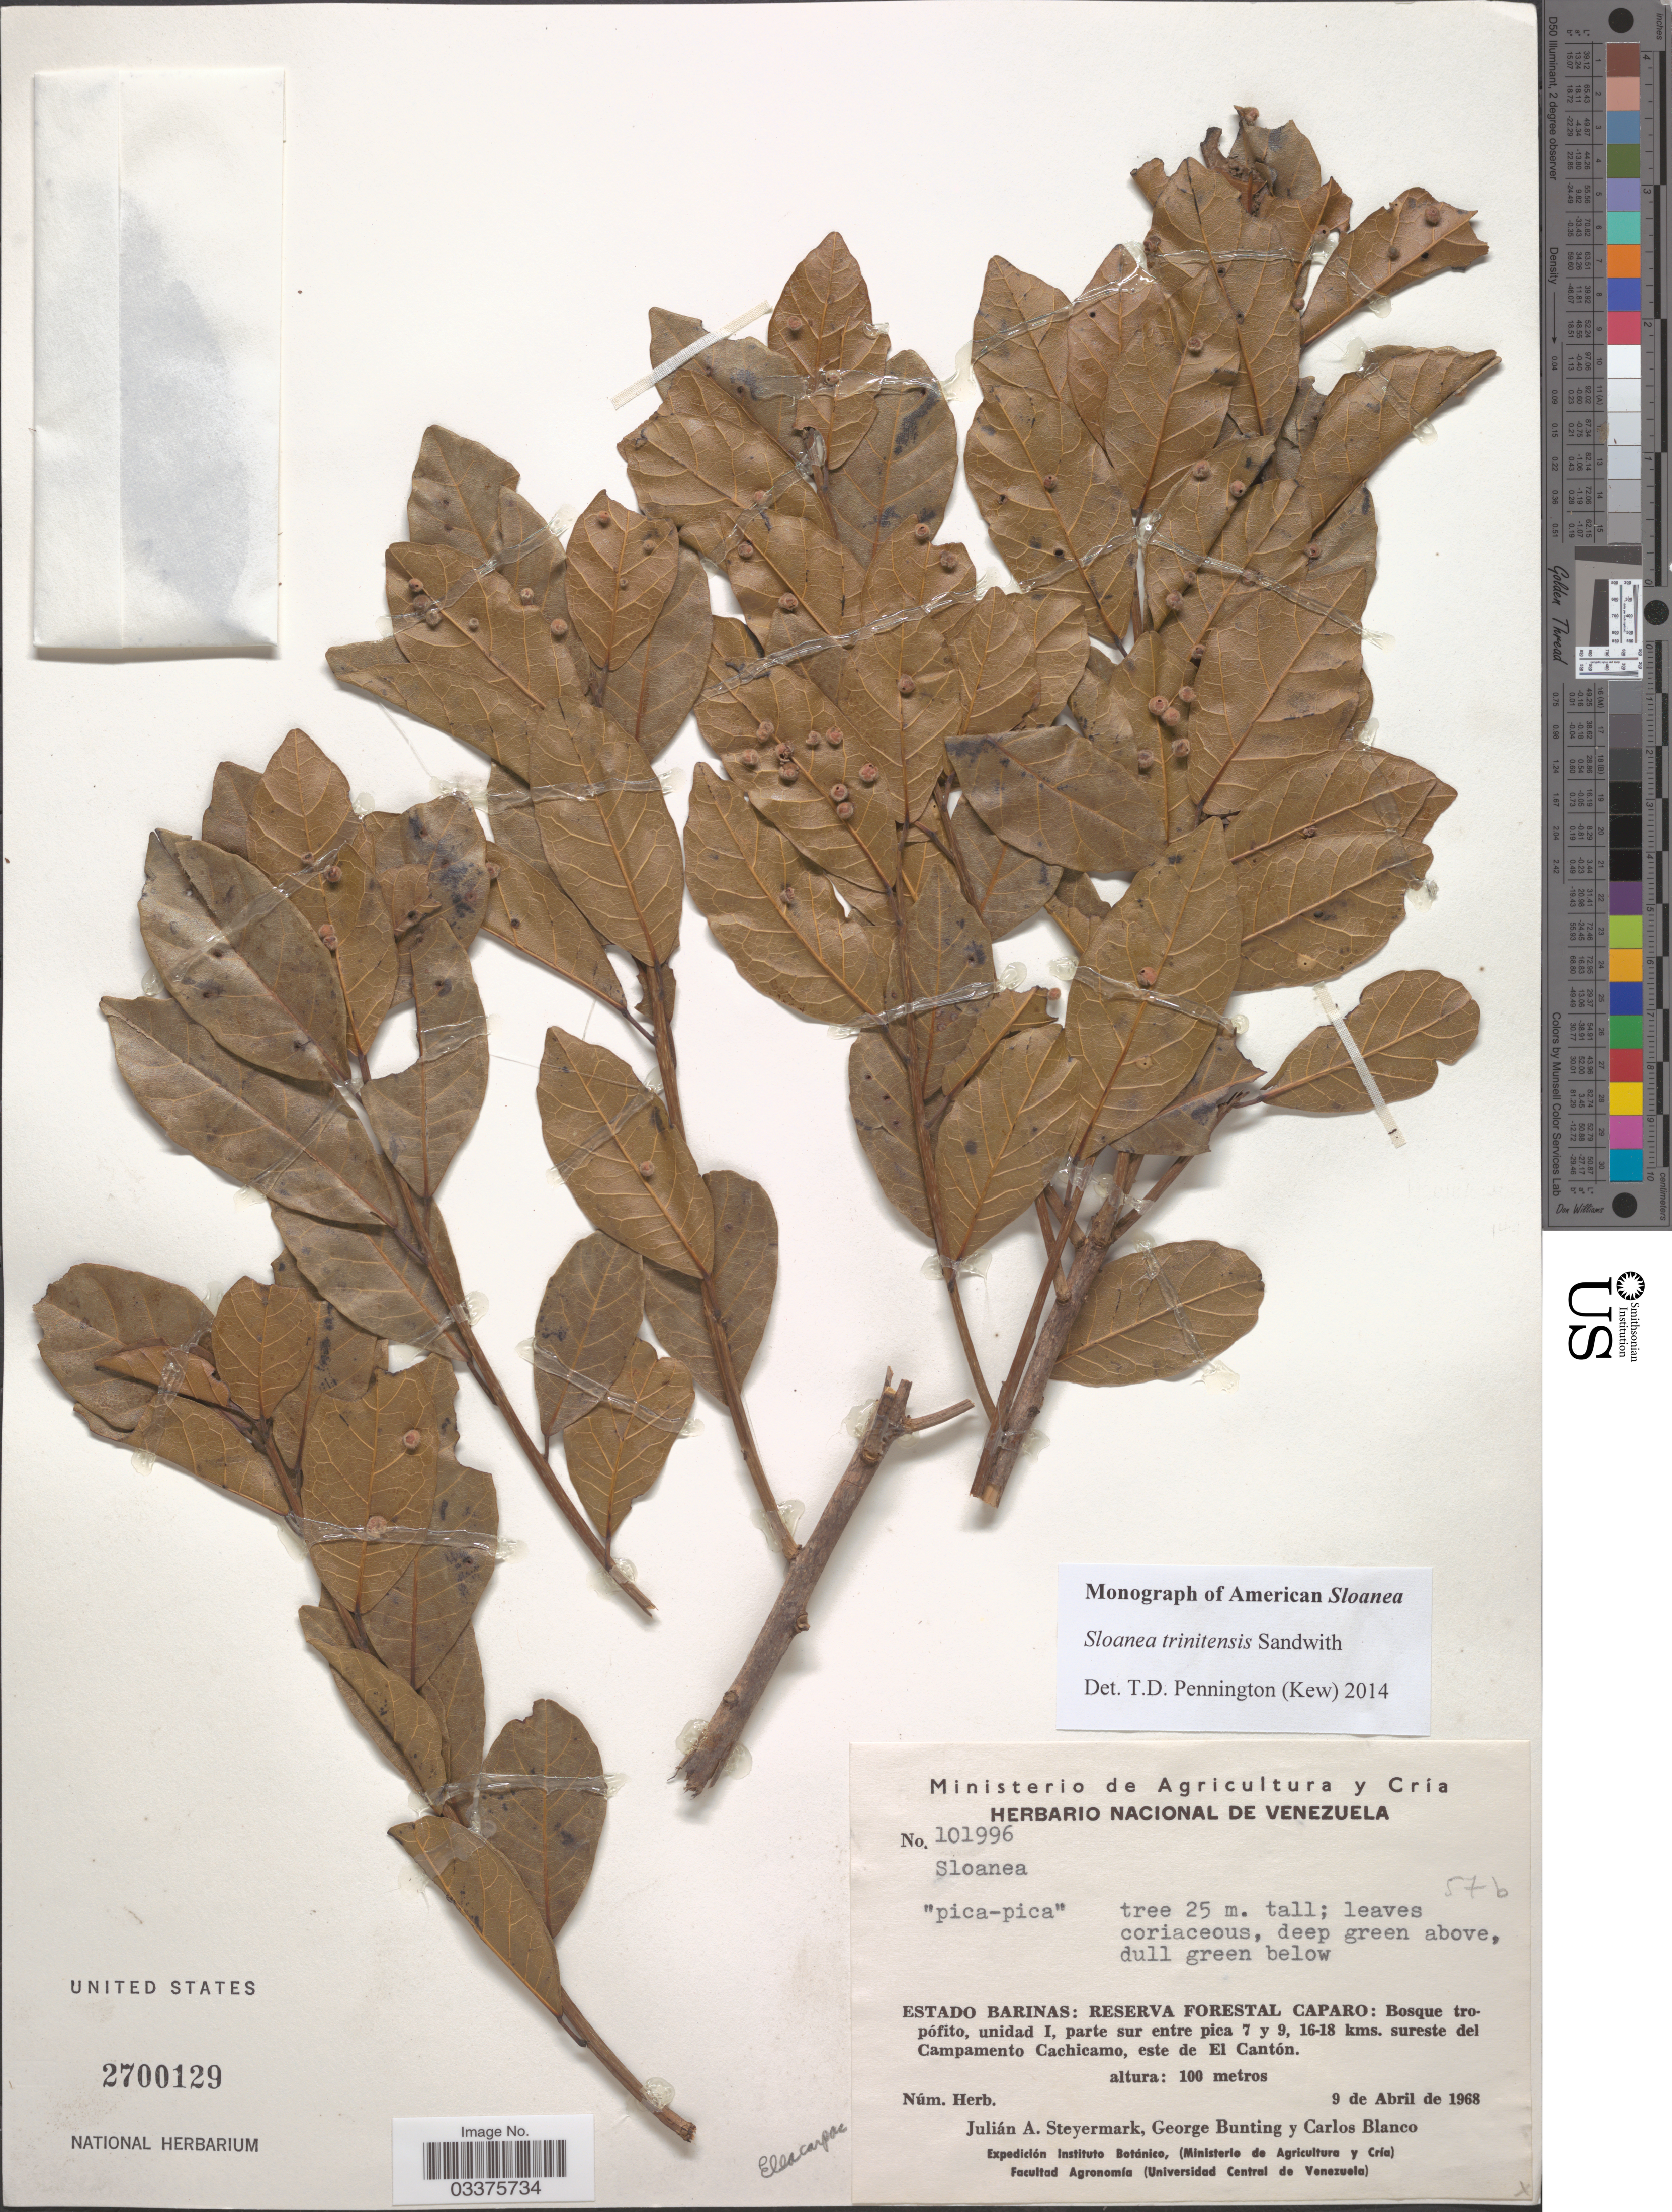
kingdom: Plantae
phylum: Tracheophyta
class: Magnoliopsida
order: Oxalidales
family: Elaeocarpaceae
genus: Sloanea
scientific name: Sloanea trinitensis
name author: Sandwith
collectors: J. Steyermark, G. S. Bunting & C. Blanco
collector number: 101996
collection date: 1968-04-09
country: Venezuela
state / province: Barinas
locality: Reserva Forestal Caparo: Bosque tropófito, unidad I, parte sur entre pica 7 y 9, 16-18 kms. sureste del Campamento Cachicamo, este de El Cantón.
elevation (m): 100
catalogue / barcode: US 2700129